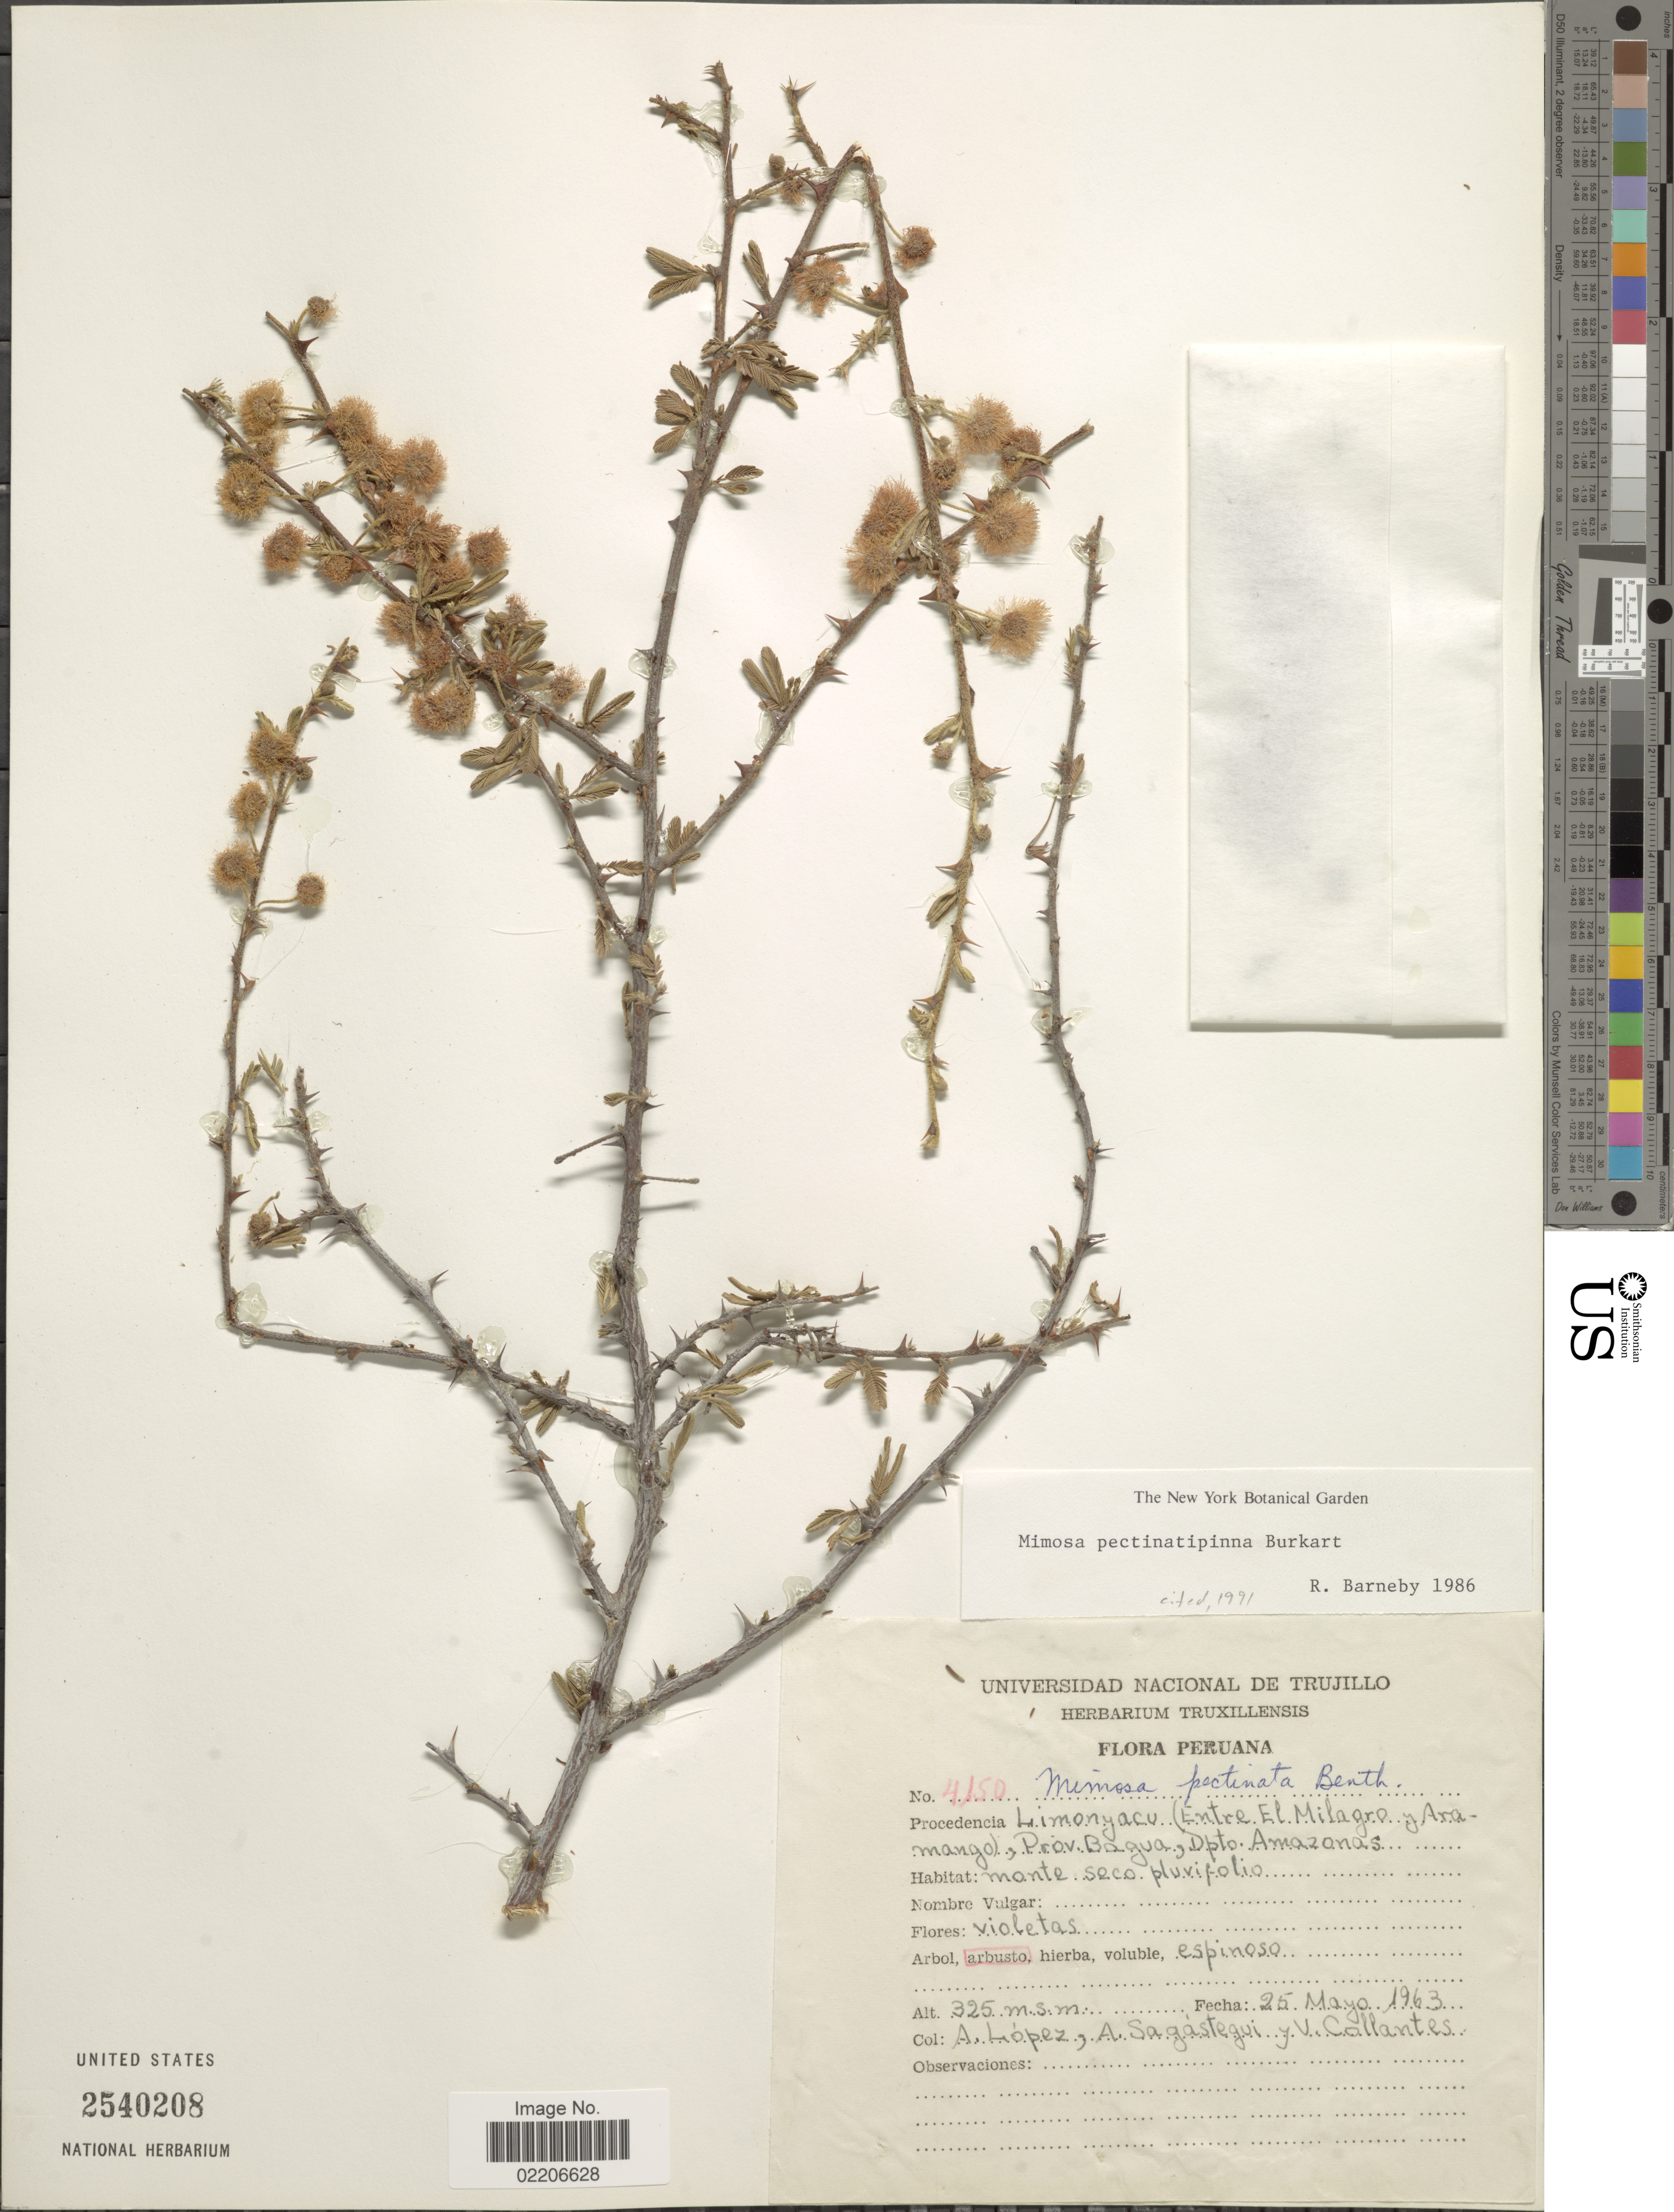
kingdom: Plantae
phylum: Tracheophyta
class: Magnoliopsida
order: Fabales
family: Fabaceae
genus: Mimosa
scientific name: Mimosa pectinatipinna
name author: Burkart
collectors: A. López, A. Sagástequi & V. Collantes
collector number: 4150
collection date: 1963-05-25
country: Peru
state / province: Amazonas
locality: Limonyacu (Entre El Milagro y Aramango), Prov Bagua, Dpto. Amazonas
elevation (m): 325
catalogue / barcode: US 2540208